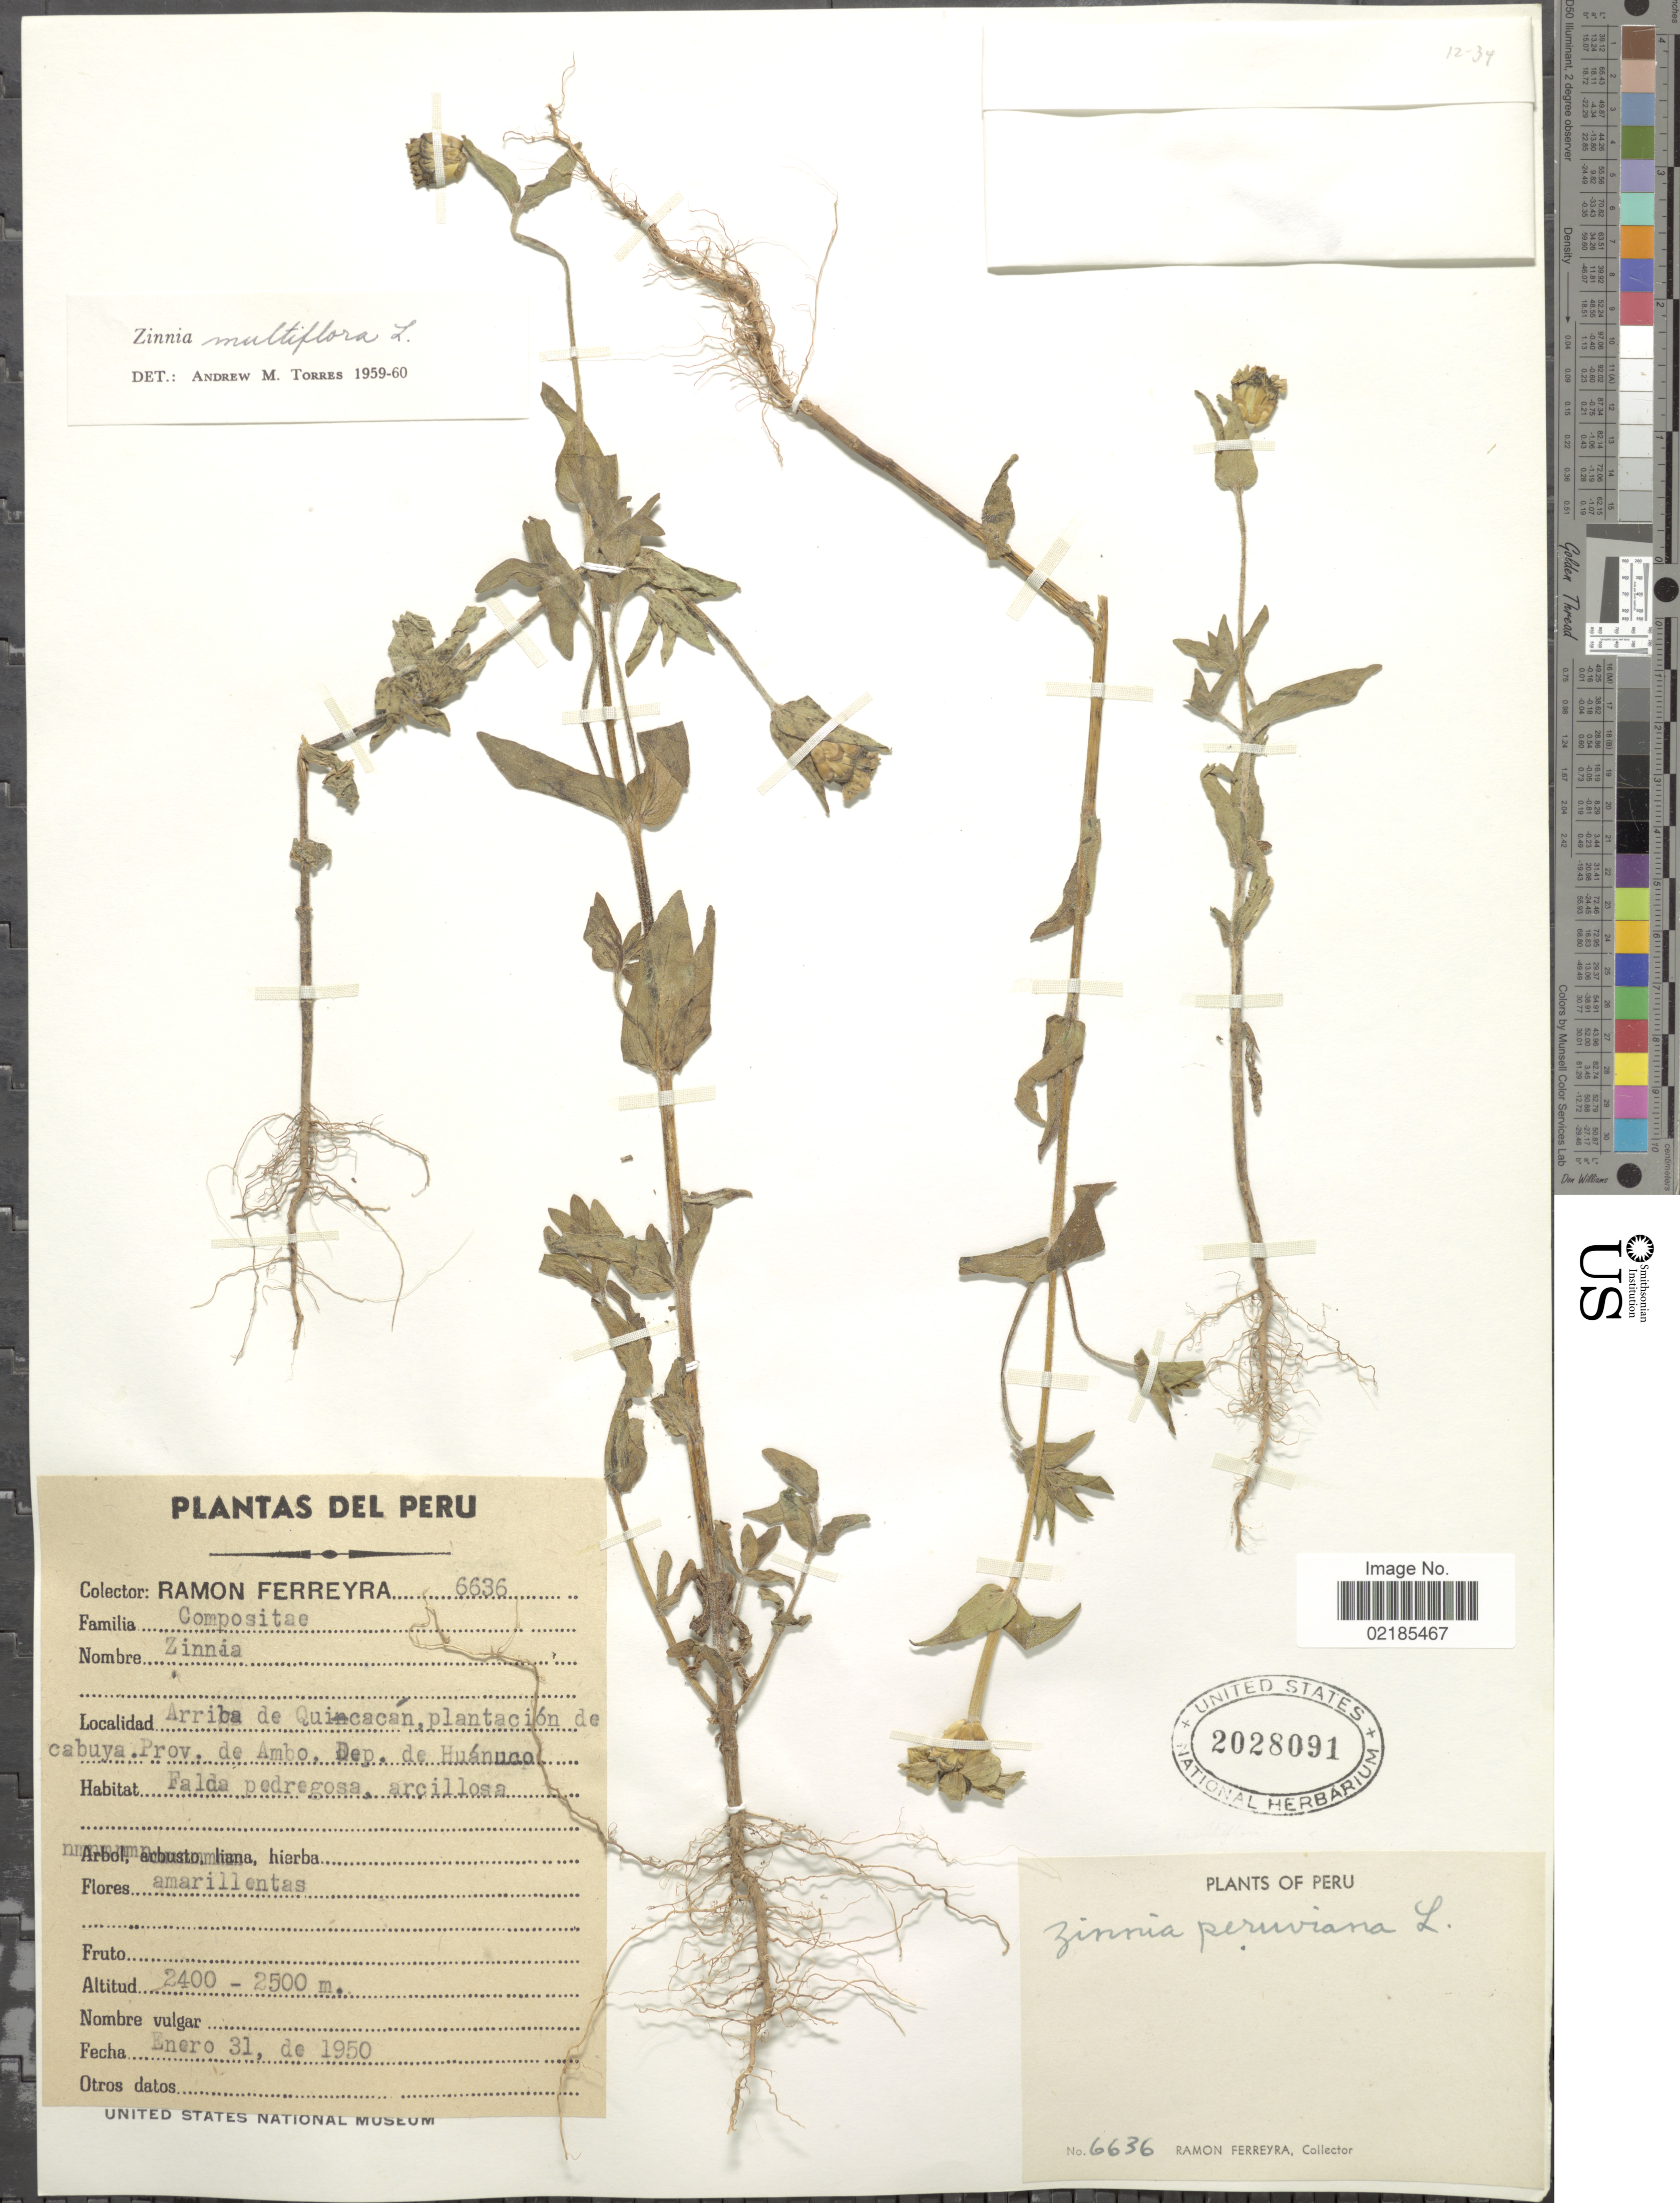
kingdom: Plantae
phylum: Tracheophyta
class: Magnoliopsida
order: Asterales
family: Asteraceae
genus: Zinnia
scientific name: Zinnia multiflora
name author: L.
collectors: R. A. Ferreyra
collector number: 6636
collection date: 1950-01-31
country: Peru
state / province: Huánuco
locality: Arriba de Quicacan, plantacion de cabuya, Prov. de Ambo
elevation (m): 2400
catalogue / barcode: US 2028091